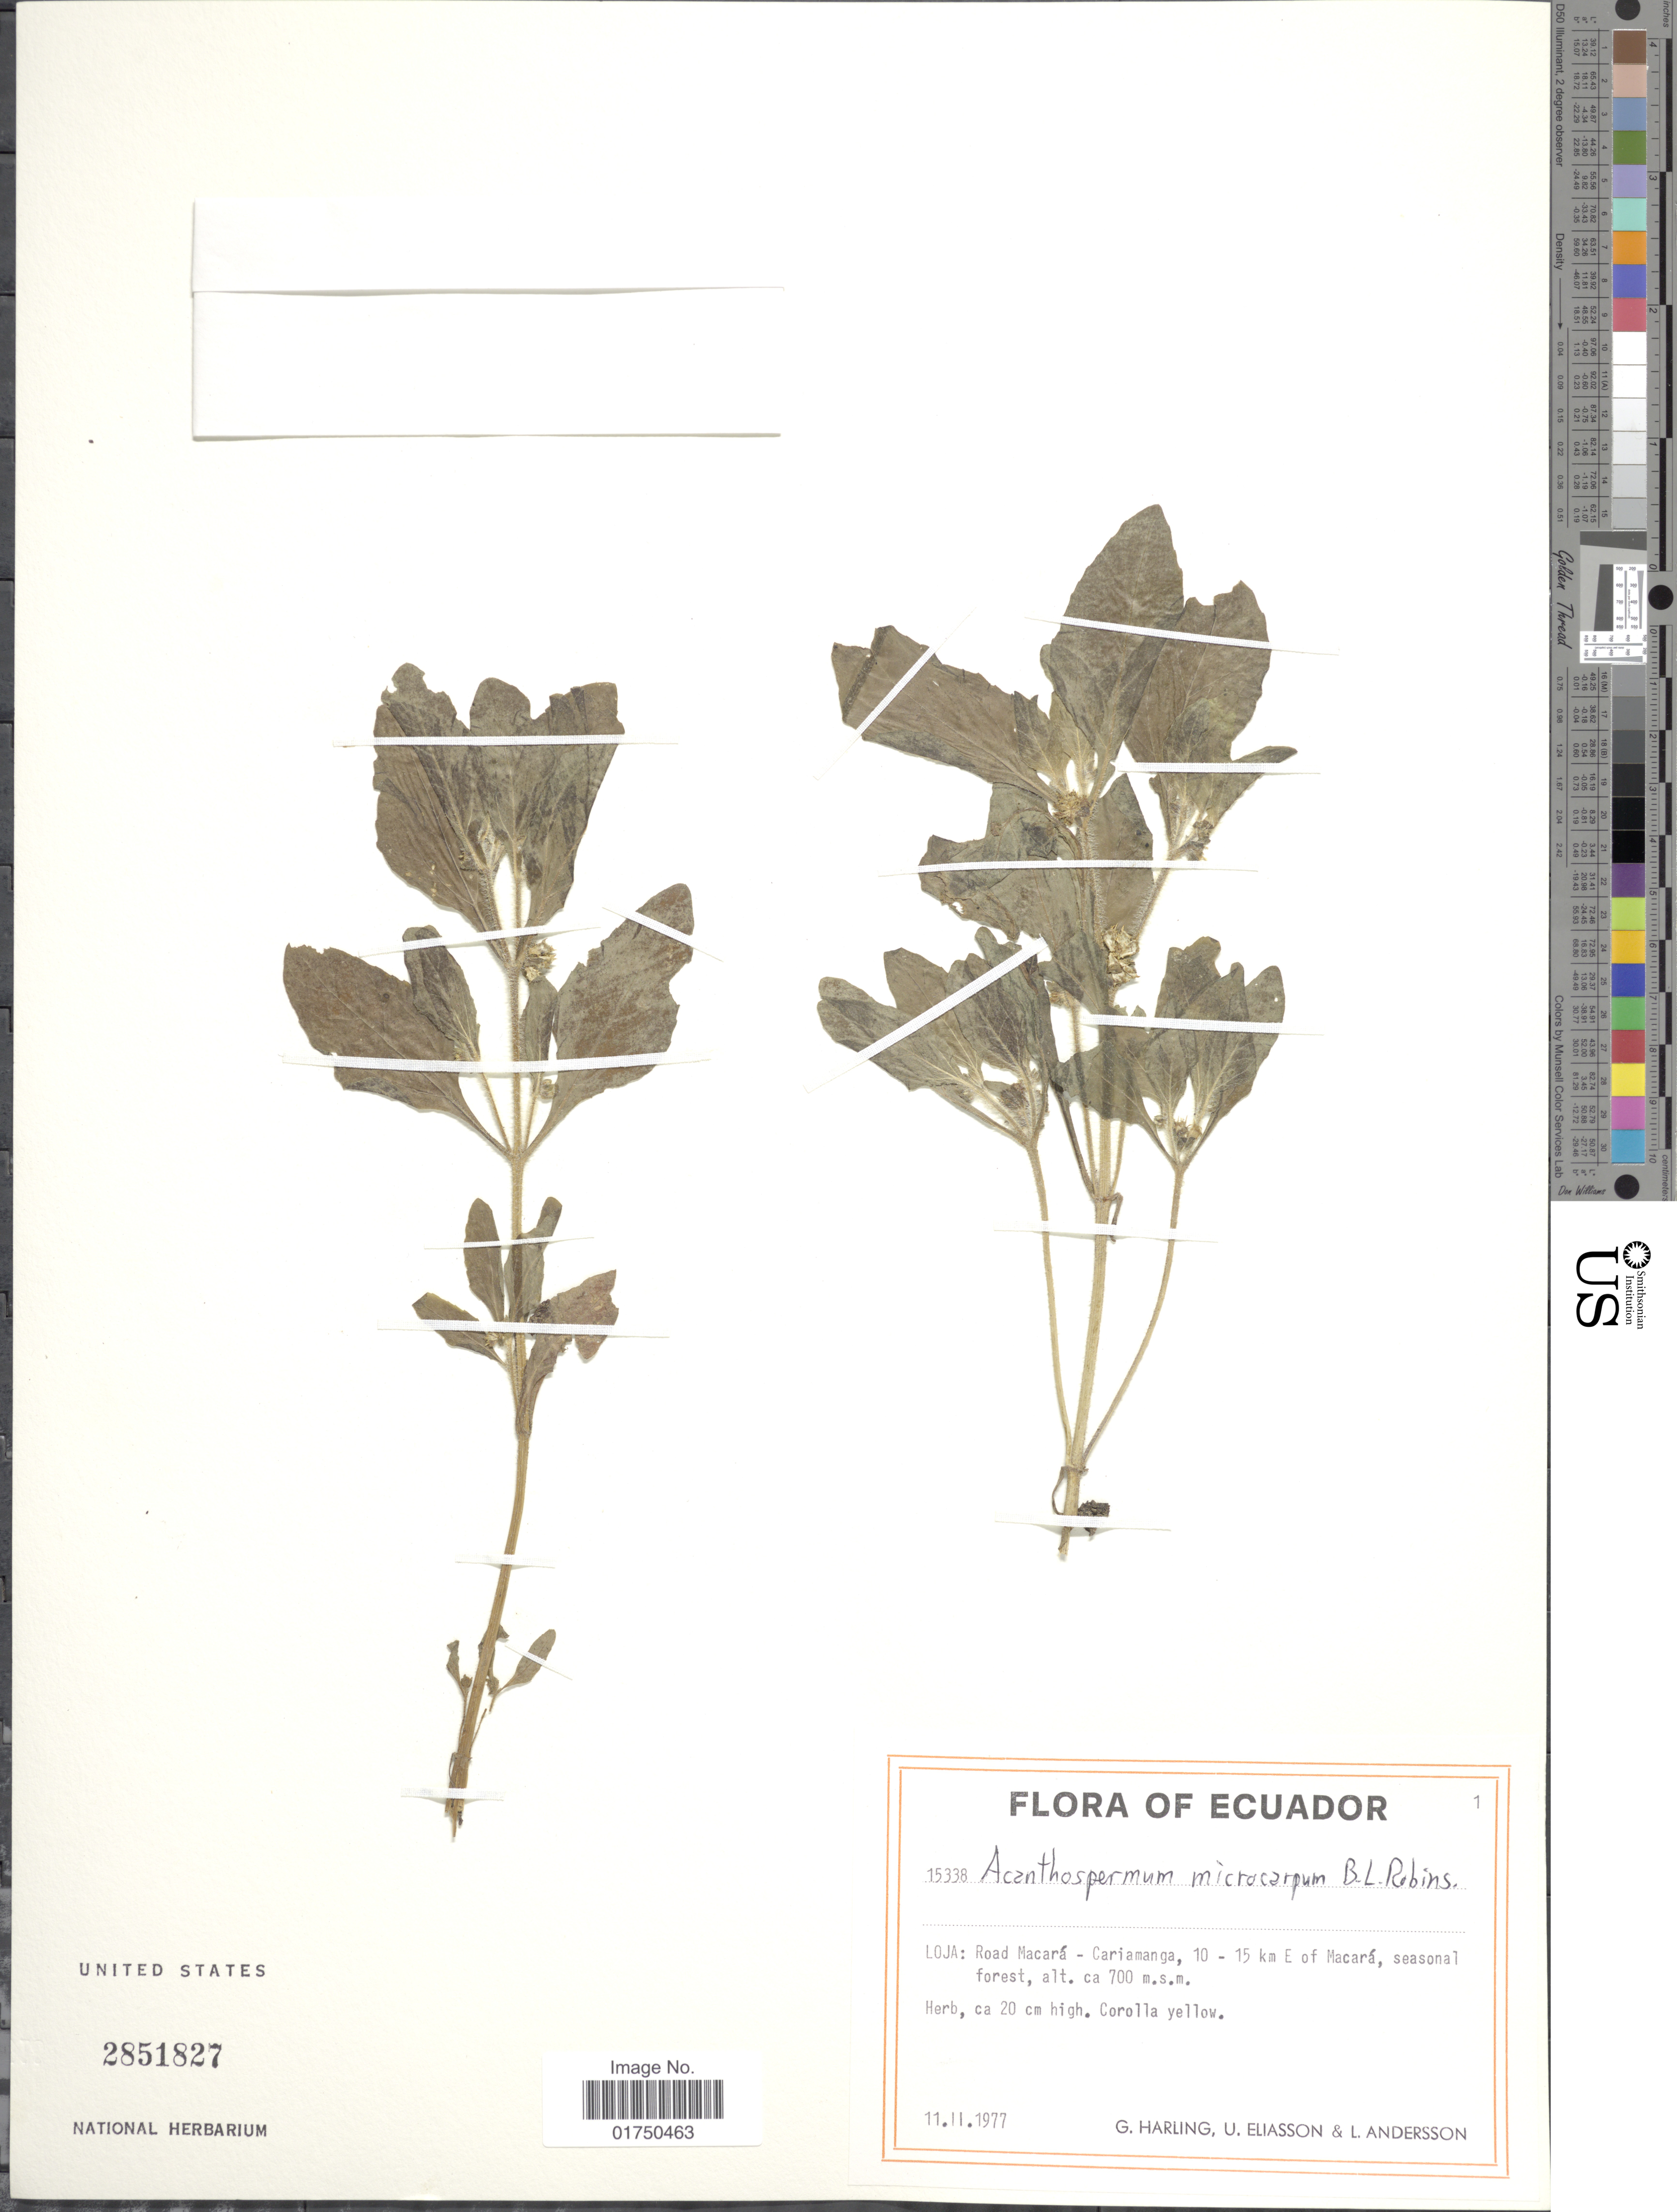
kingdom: Plantae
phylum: Tracheophyta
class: Magnoliopsida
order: Asterales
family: Asteraceae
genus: Acanthospermum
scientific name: Acanthospermum microcarpum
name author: B.L. Rob.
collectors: G. Harling, U. Eliasson & L. Andersson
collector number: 15338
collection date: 1977-02-11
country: Ecuador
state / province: Loja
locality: Loja: Road Macará - Cariamanga, 10-15 km E of Macará, seasonal forest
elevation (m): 700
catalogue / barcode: US 2851827